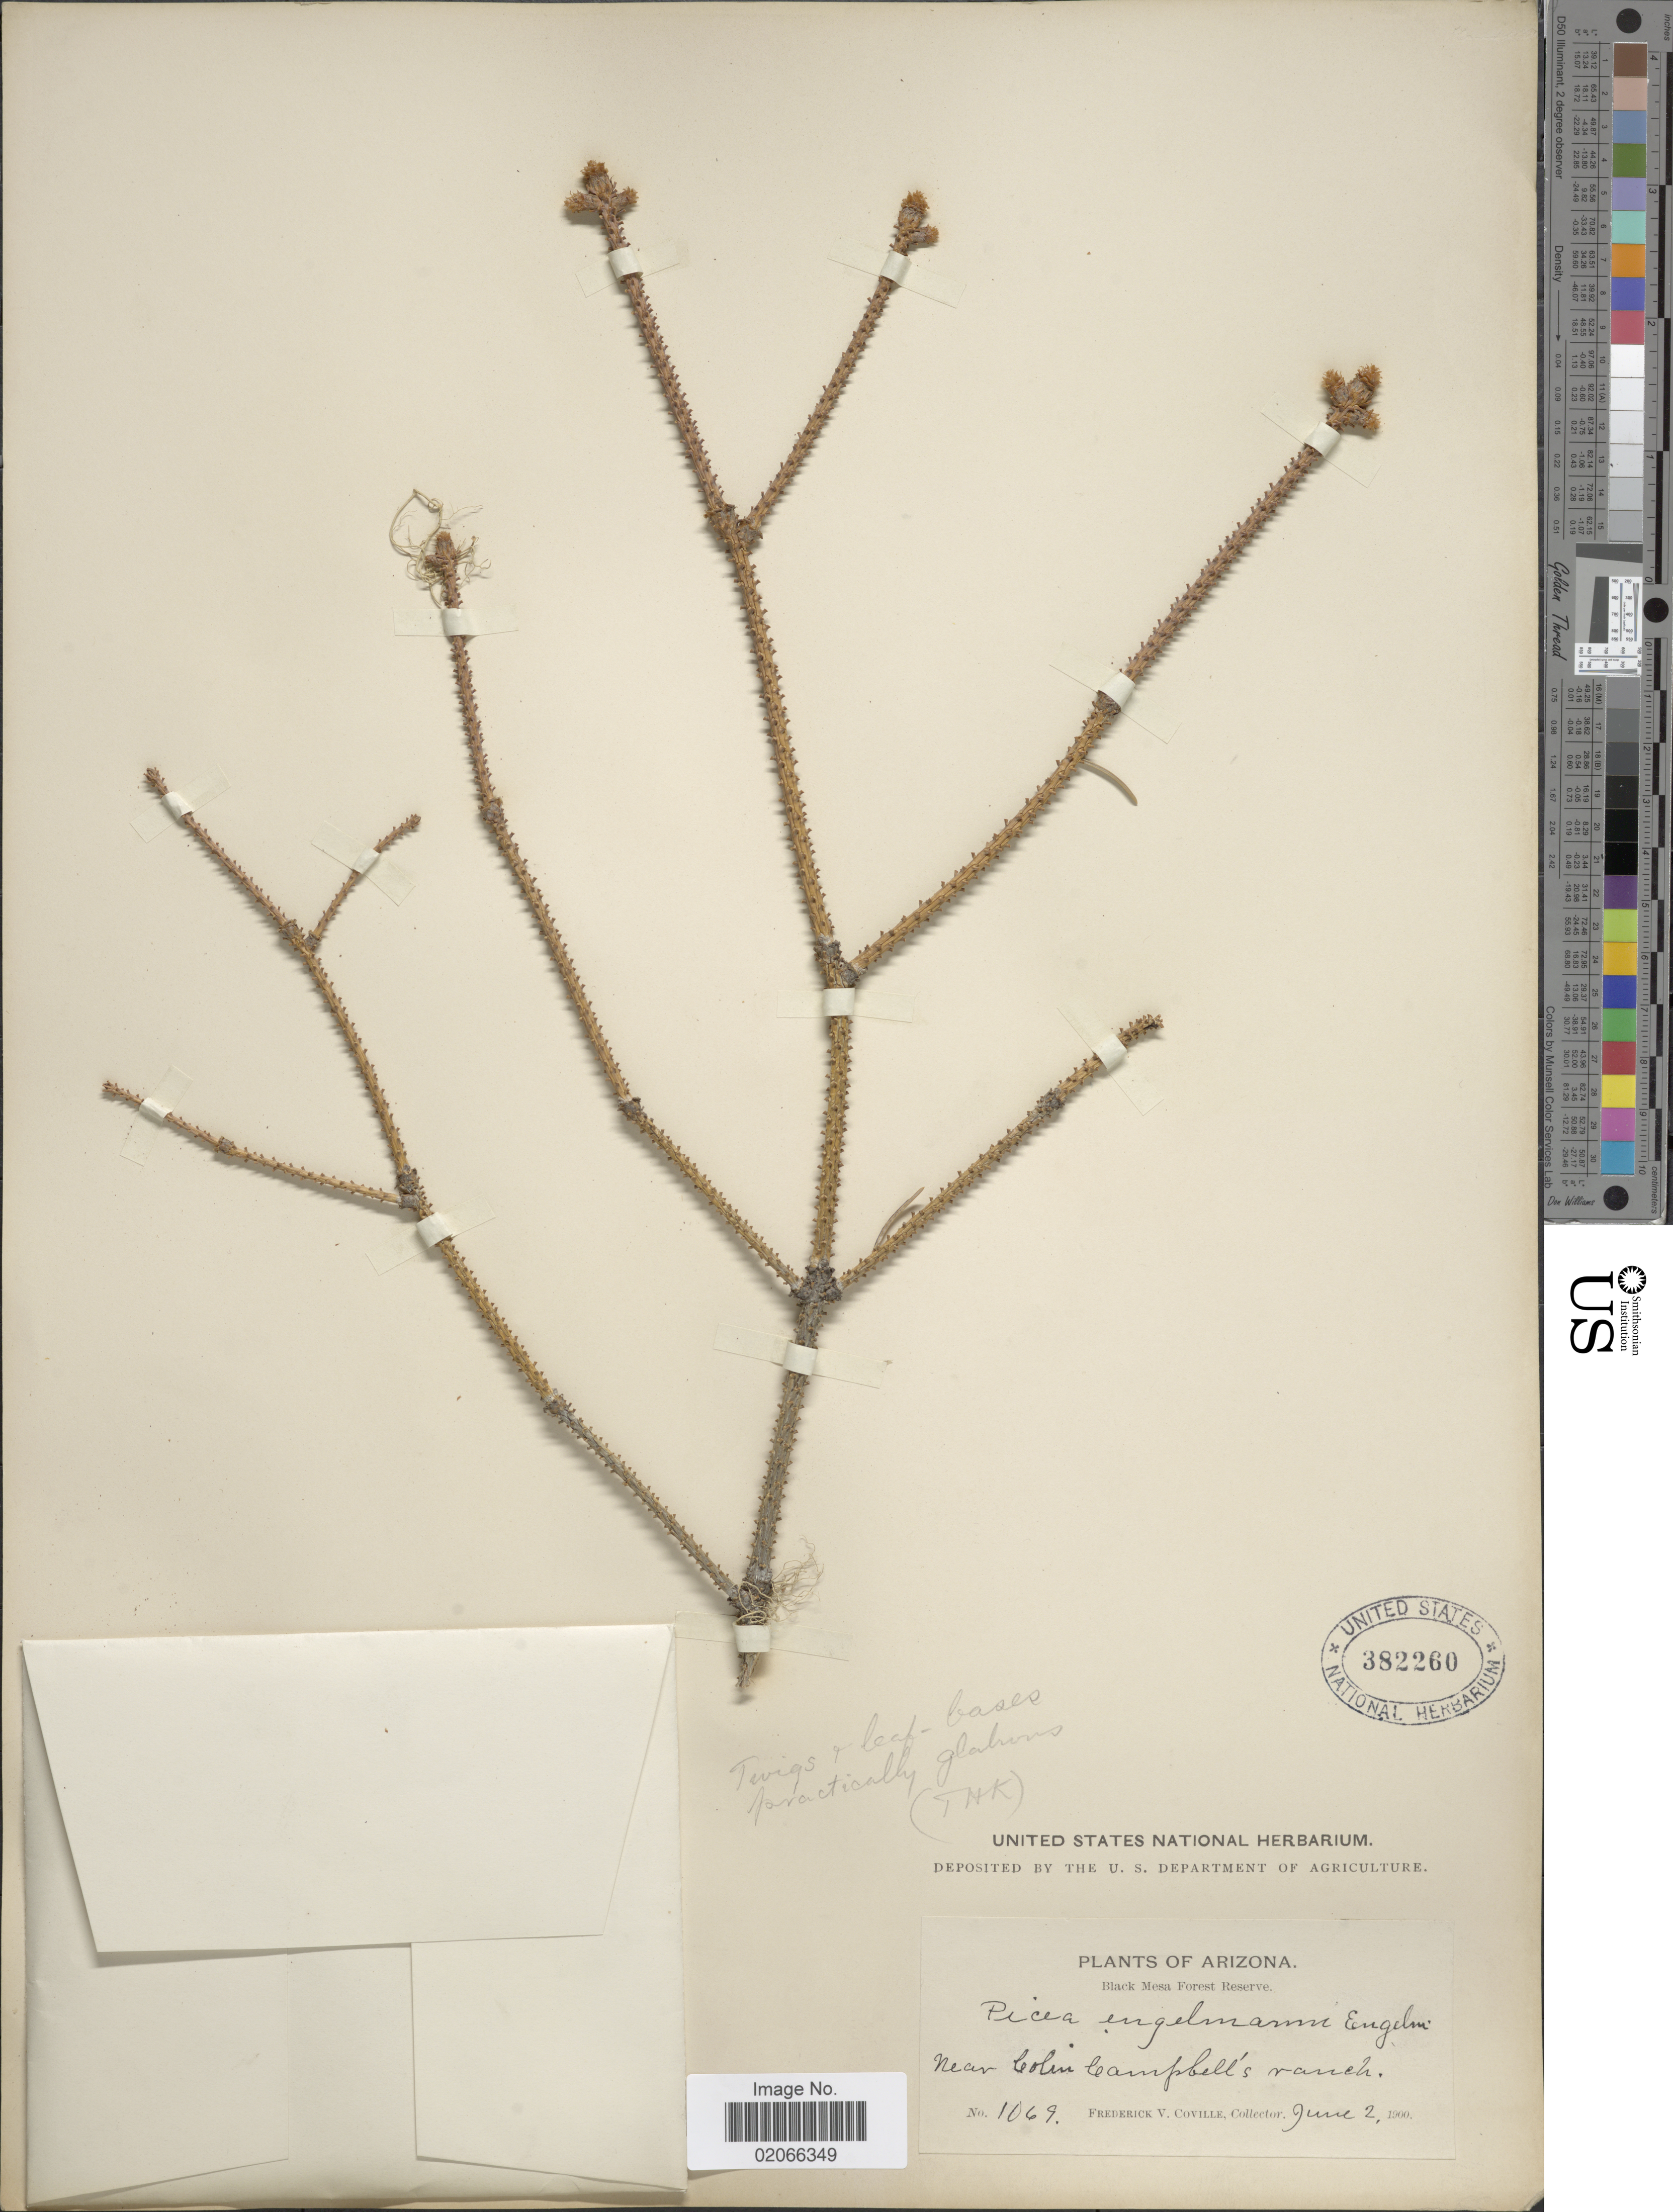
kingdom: Plantae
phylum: Tracheophyta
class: Pinopsida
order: Pinales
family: Pinaceae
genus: Picea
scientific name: Picea engelmannii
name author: Parry ex Engelm.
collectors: F. V. Coville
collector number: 1069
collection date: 1900-06-02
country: United States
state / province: Arizona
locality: Black Mesa Forest Reserve, near Colin Campbell's ranch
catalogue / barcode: US 382260